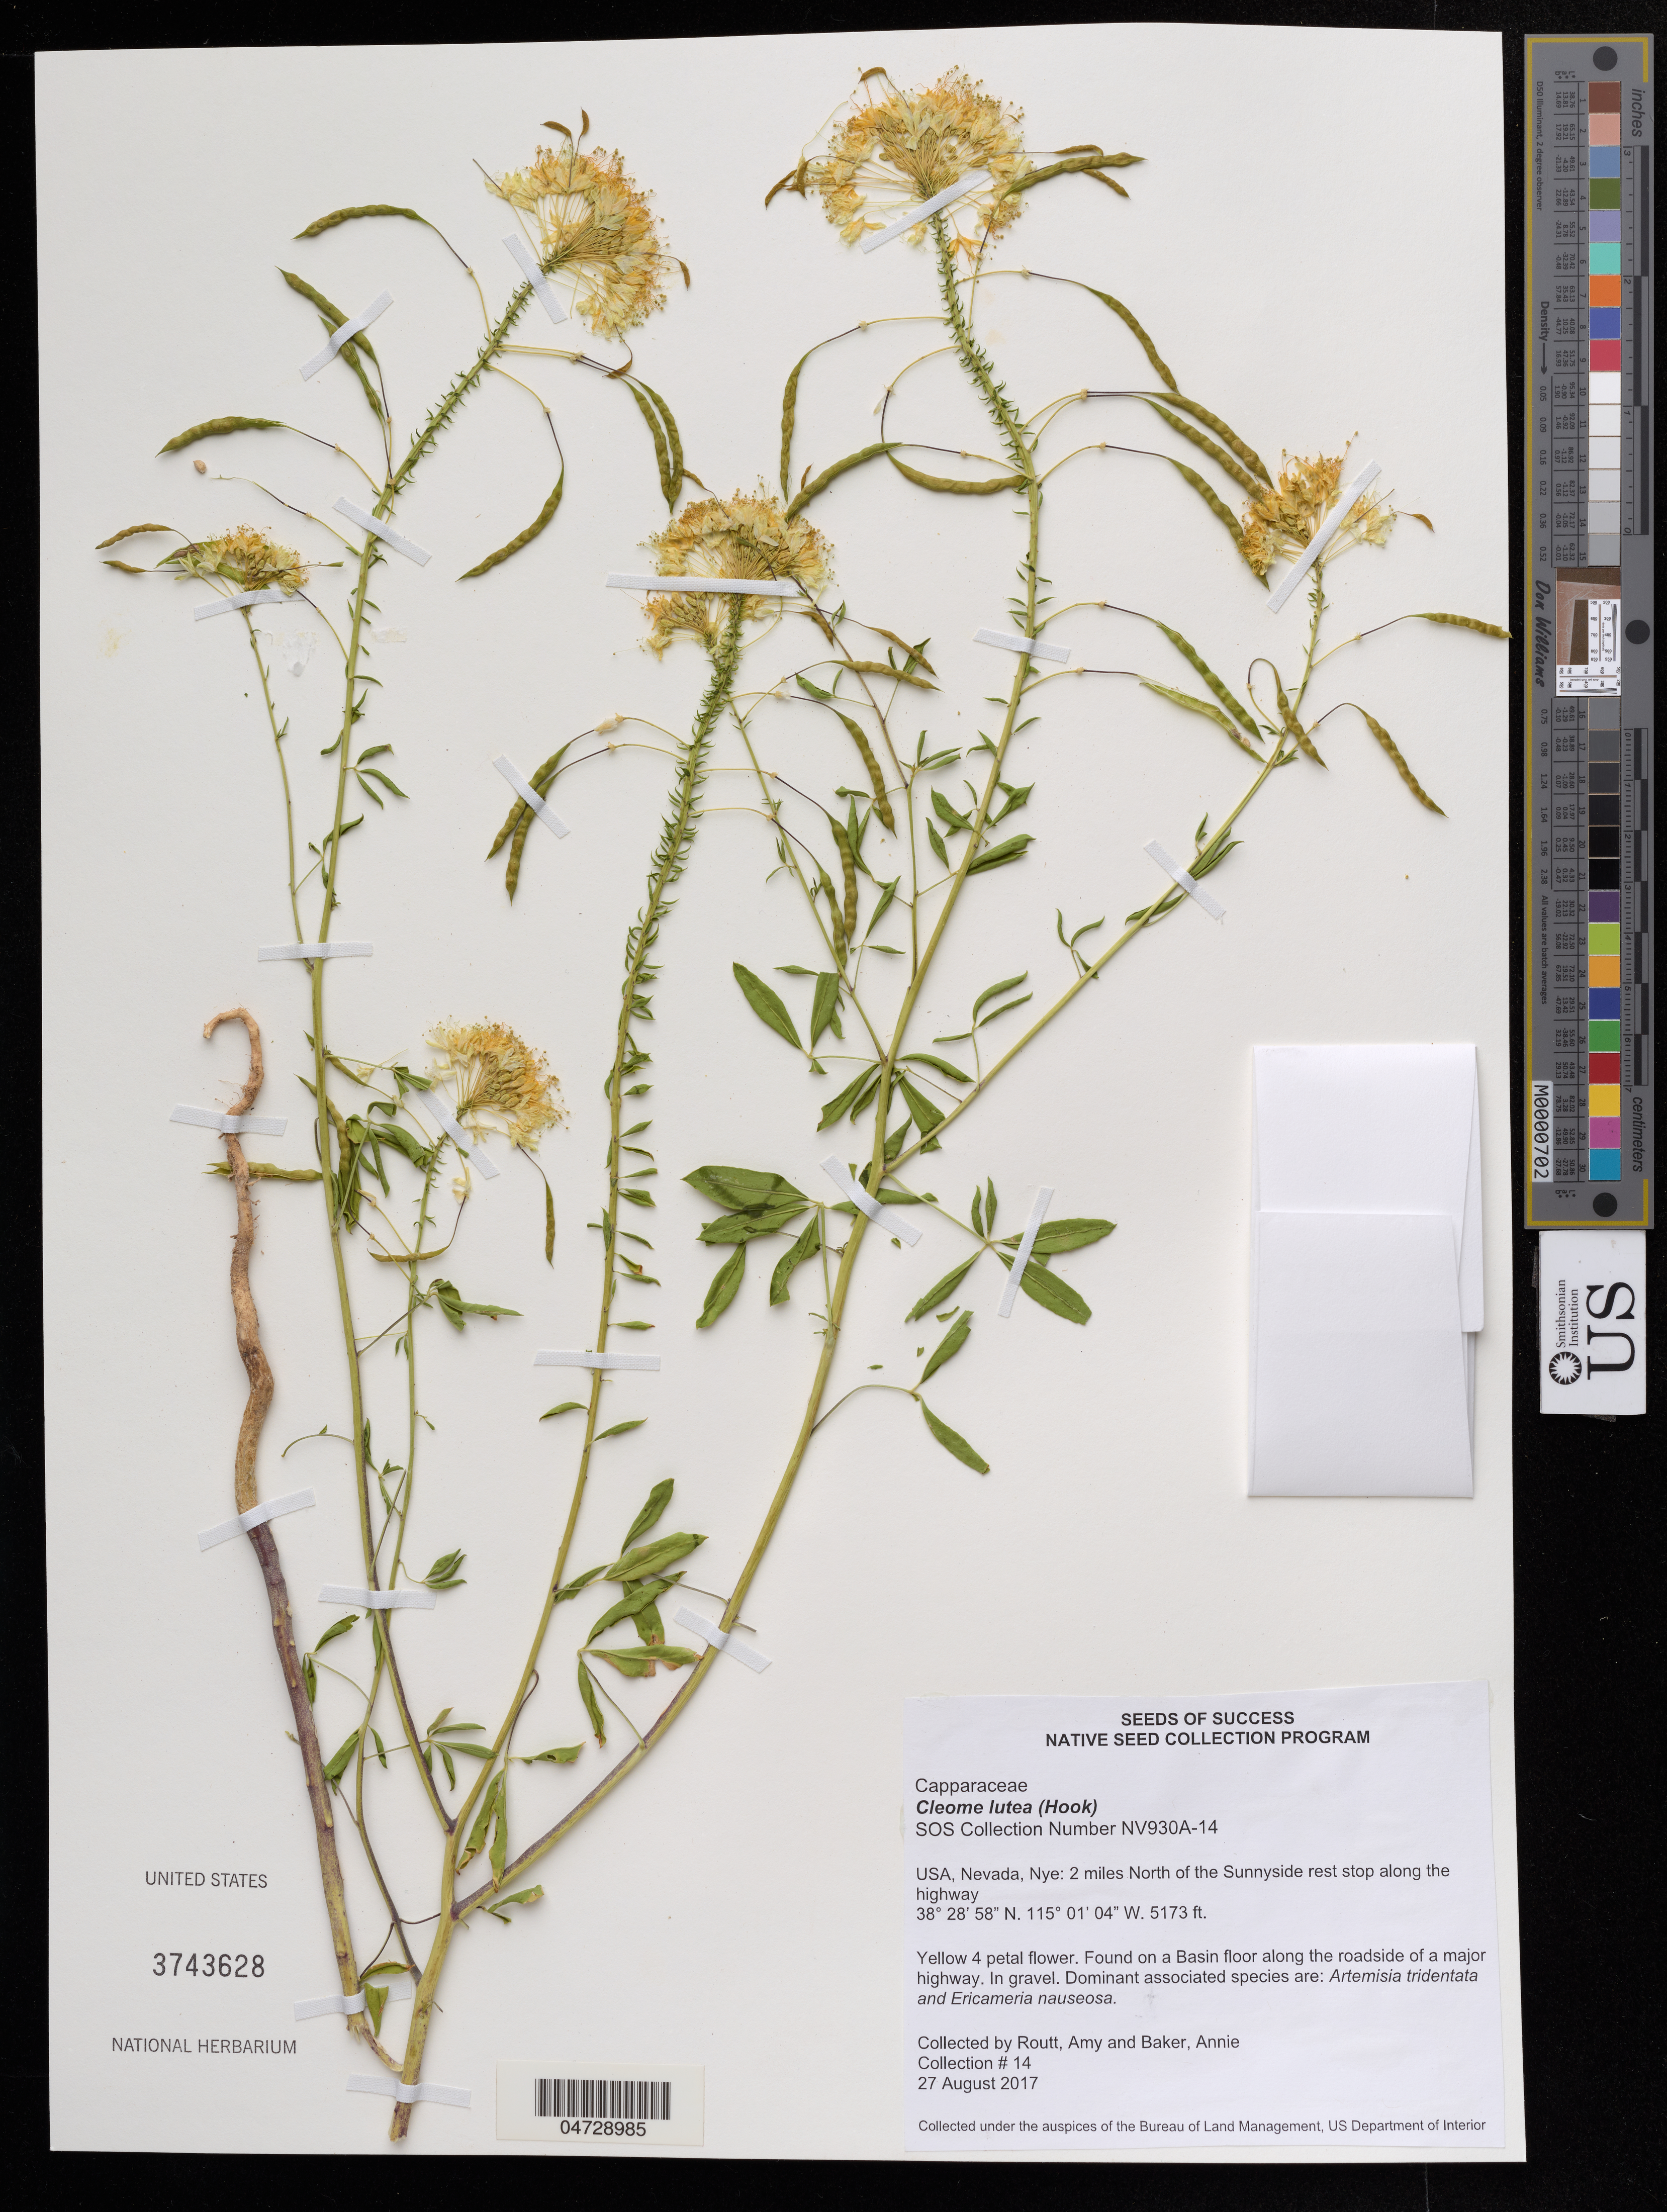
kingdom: Plantae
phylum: Tracheophyta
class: Magnoliopsida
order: Brassicales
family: Cleomaceae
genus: Cleome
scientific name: Cleome lutea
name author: Hook.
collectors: A. Routt & A. Baker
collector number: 14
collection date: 2017-08-27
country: United States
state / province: Nevada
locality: Nye: 2 miles North of the Sunnyside rest stop along the highway.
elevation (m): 1577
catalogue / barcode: US 3743628